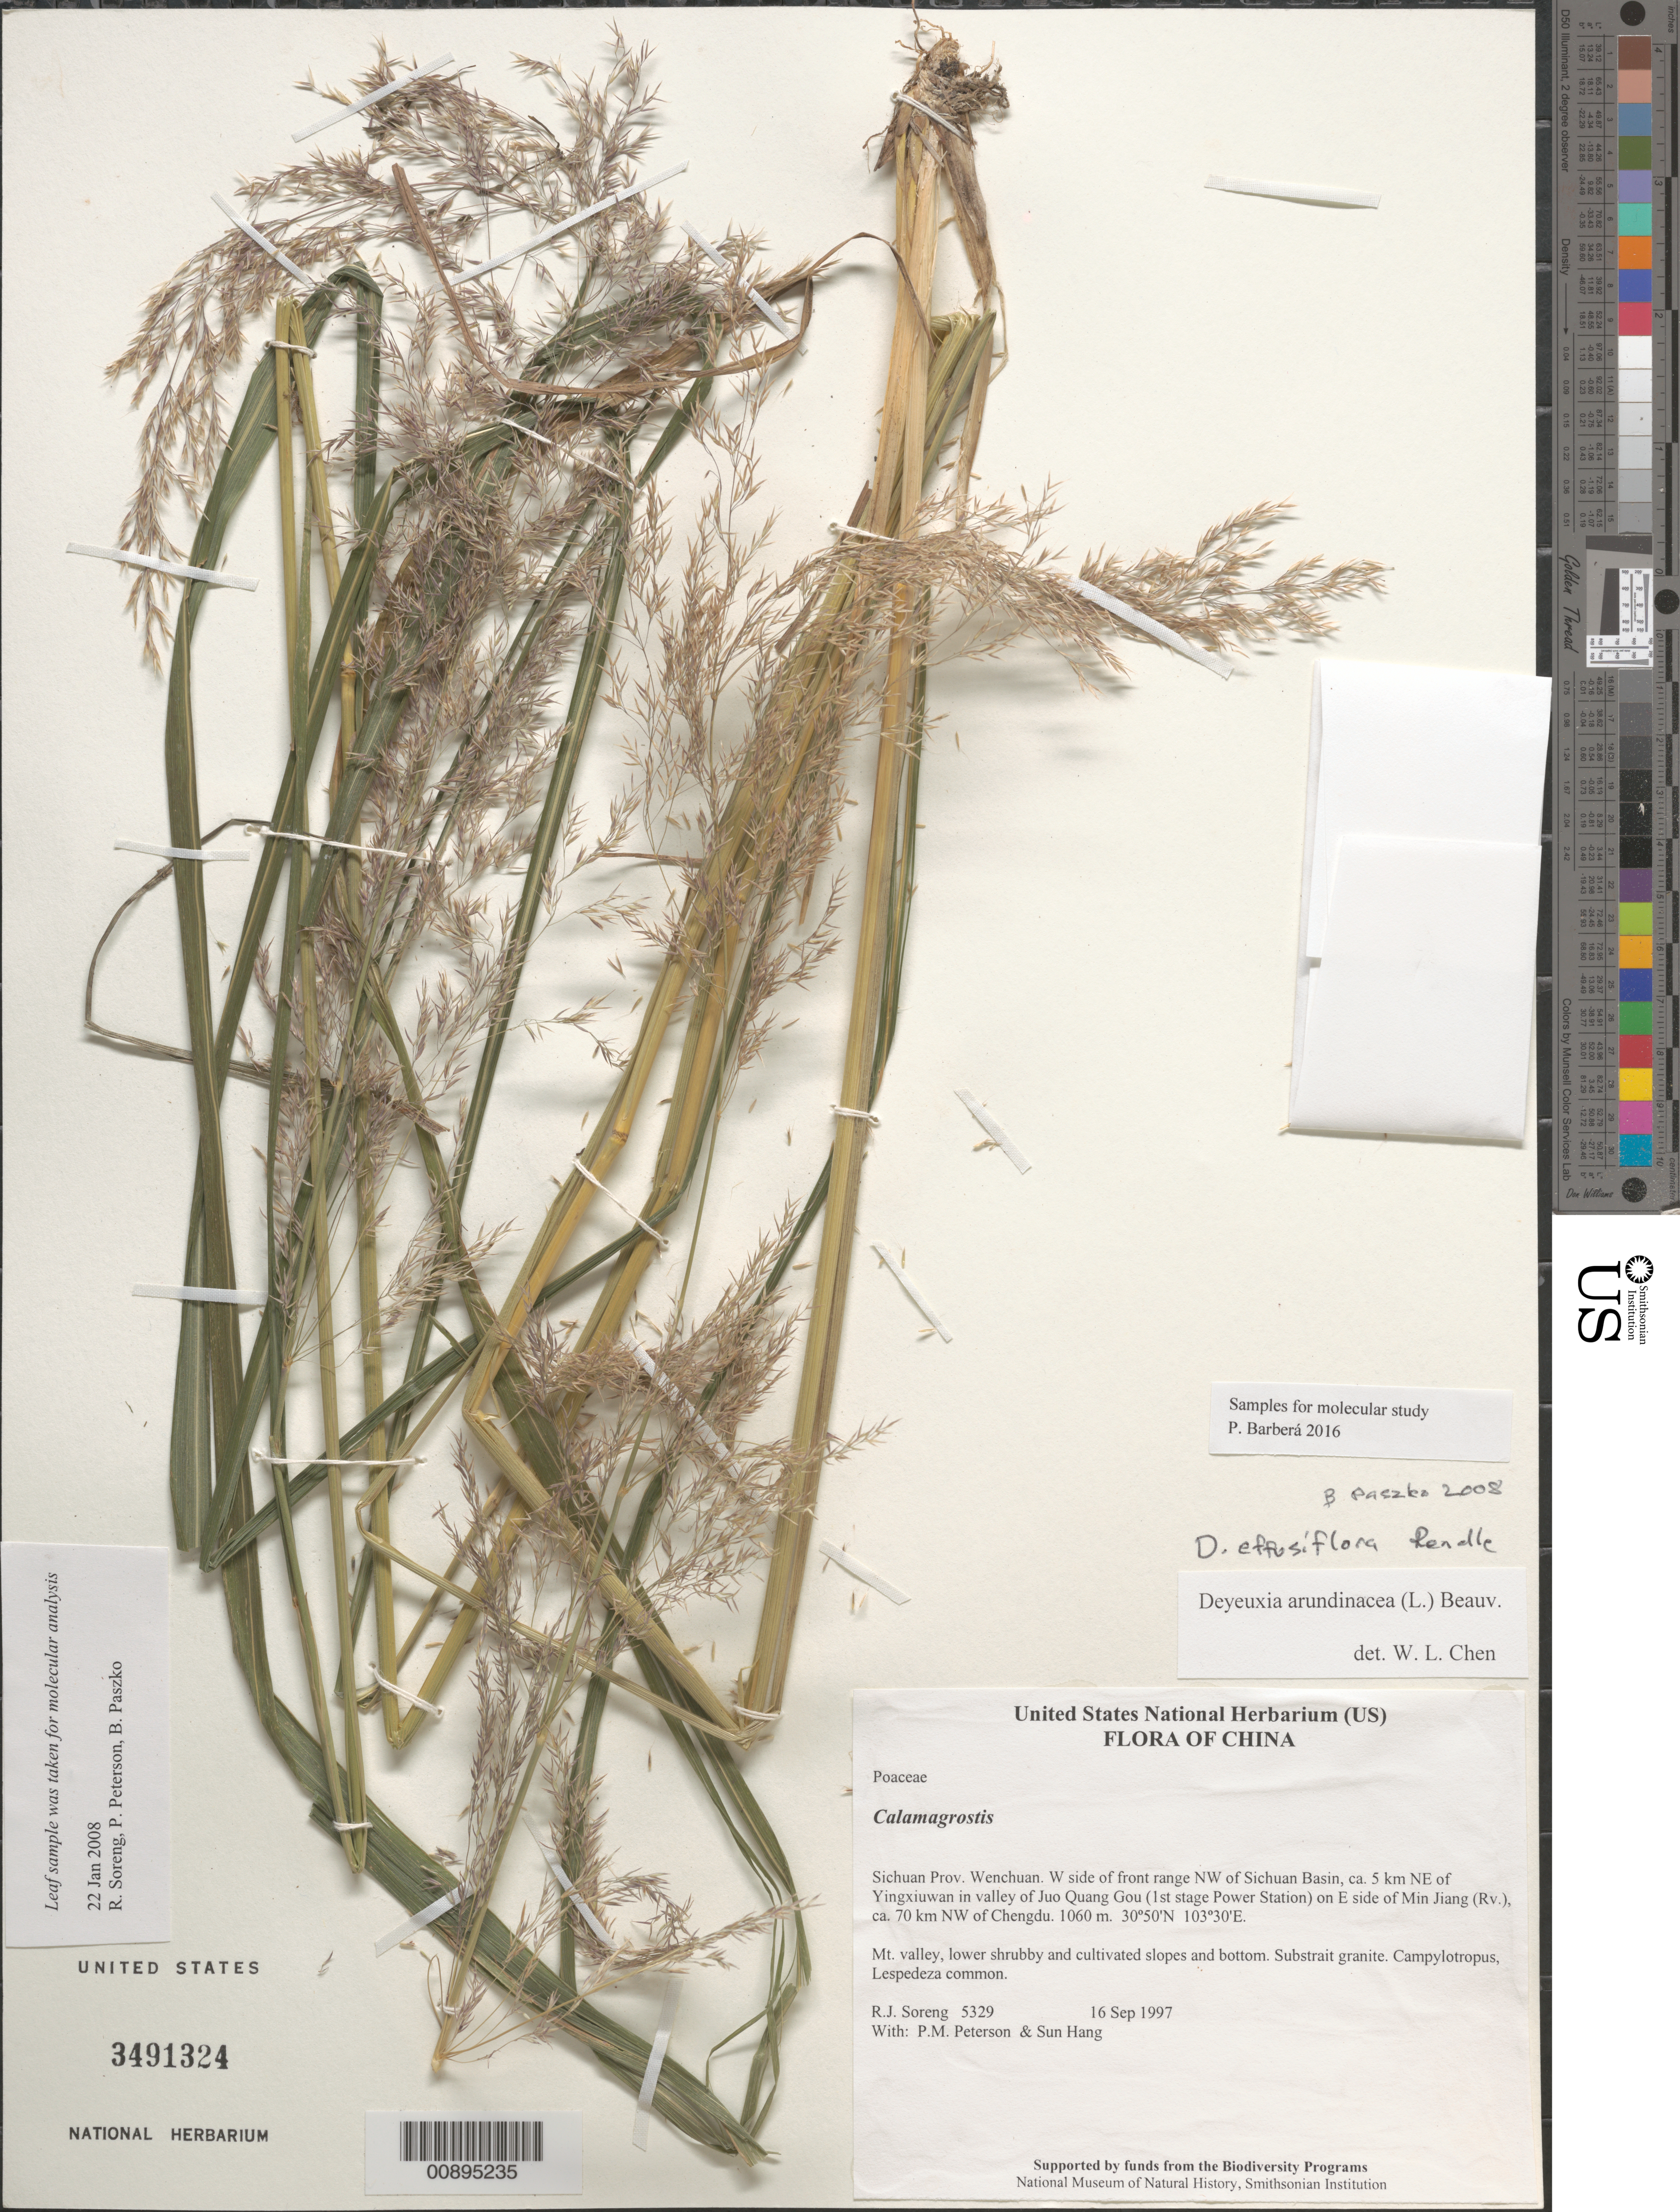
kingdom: Plantae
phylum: Tracheophyta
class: Liliopsida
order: Poales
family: Poaceae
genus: Deyeuxia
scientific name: Deyeuxia effusiflora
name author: Rendle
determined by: Paszko, B.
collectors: R. J. Soreng, P. M. Peterson & Sun Hang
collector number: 5329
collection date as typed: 16 Sep 1997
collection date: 1997-09-16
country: China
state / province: Sichuan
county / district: Wenchuan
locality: W side of front range NW of Sichuan Basin, ca. 5 km NE of Yingxiuwan in valley of Juo Quang Gou (1st stage Power Station) on E side of Min Jiang (Rv.), ca. 70 km NW of Chengdu.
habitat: Mt. valley, lower shruby and cultivated slopes and bottom. Substrait granite. Campylotropus, Lespedeza common.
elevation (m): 1060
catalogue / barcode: US 3491324